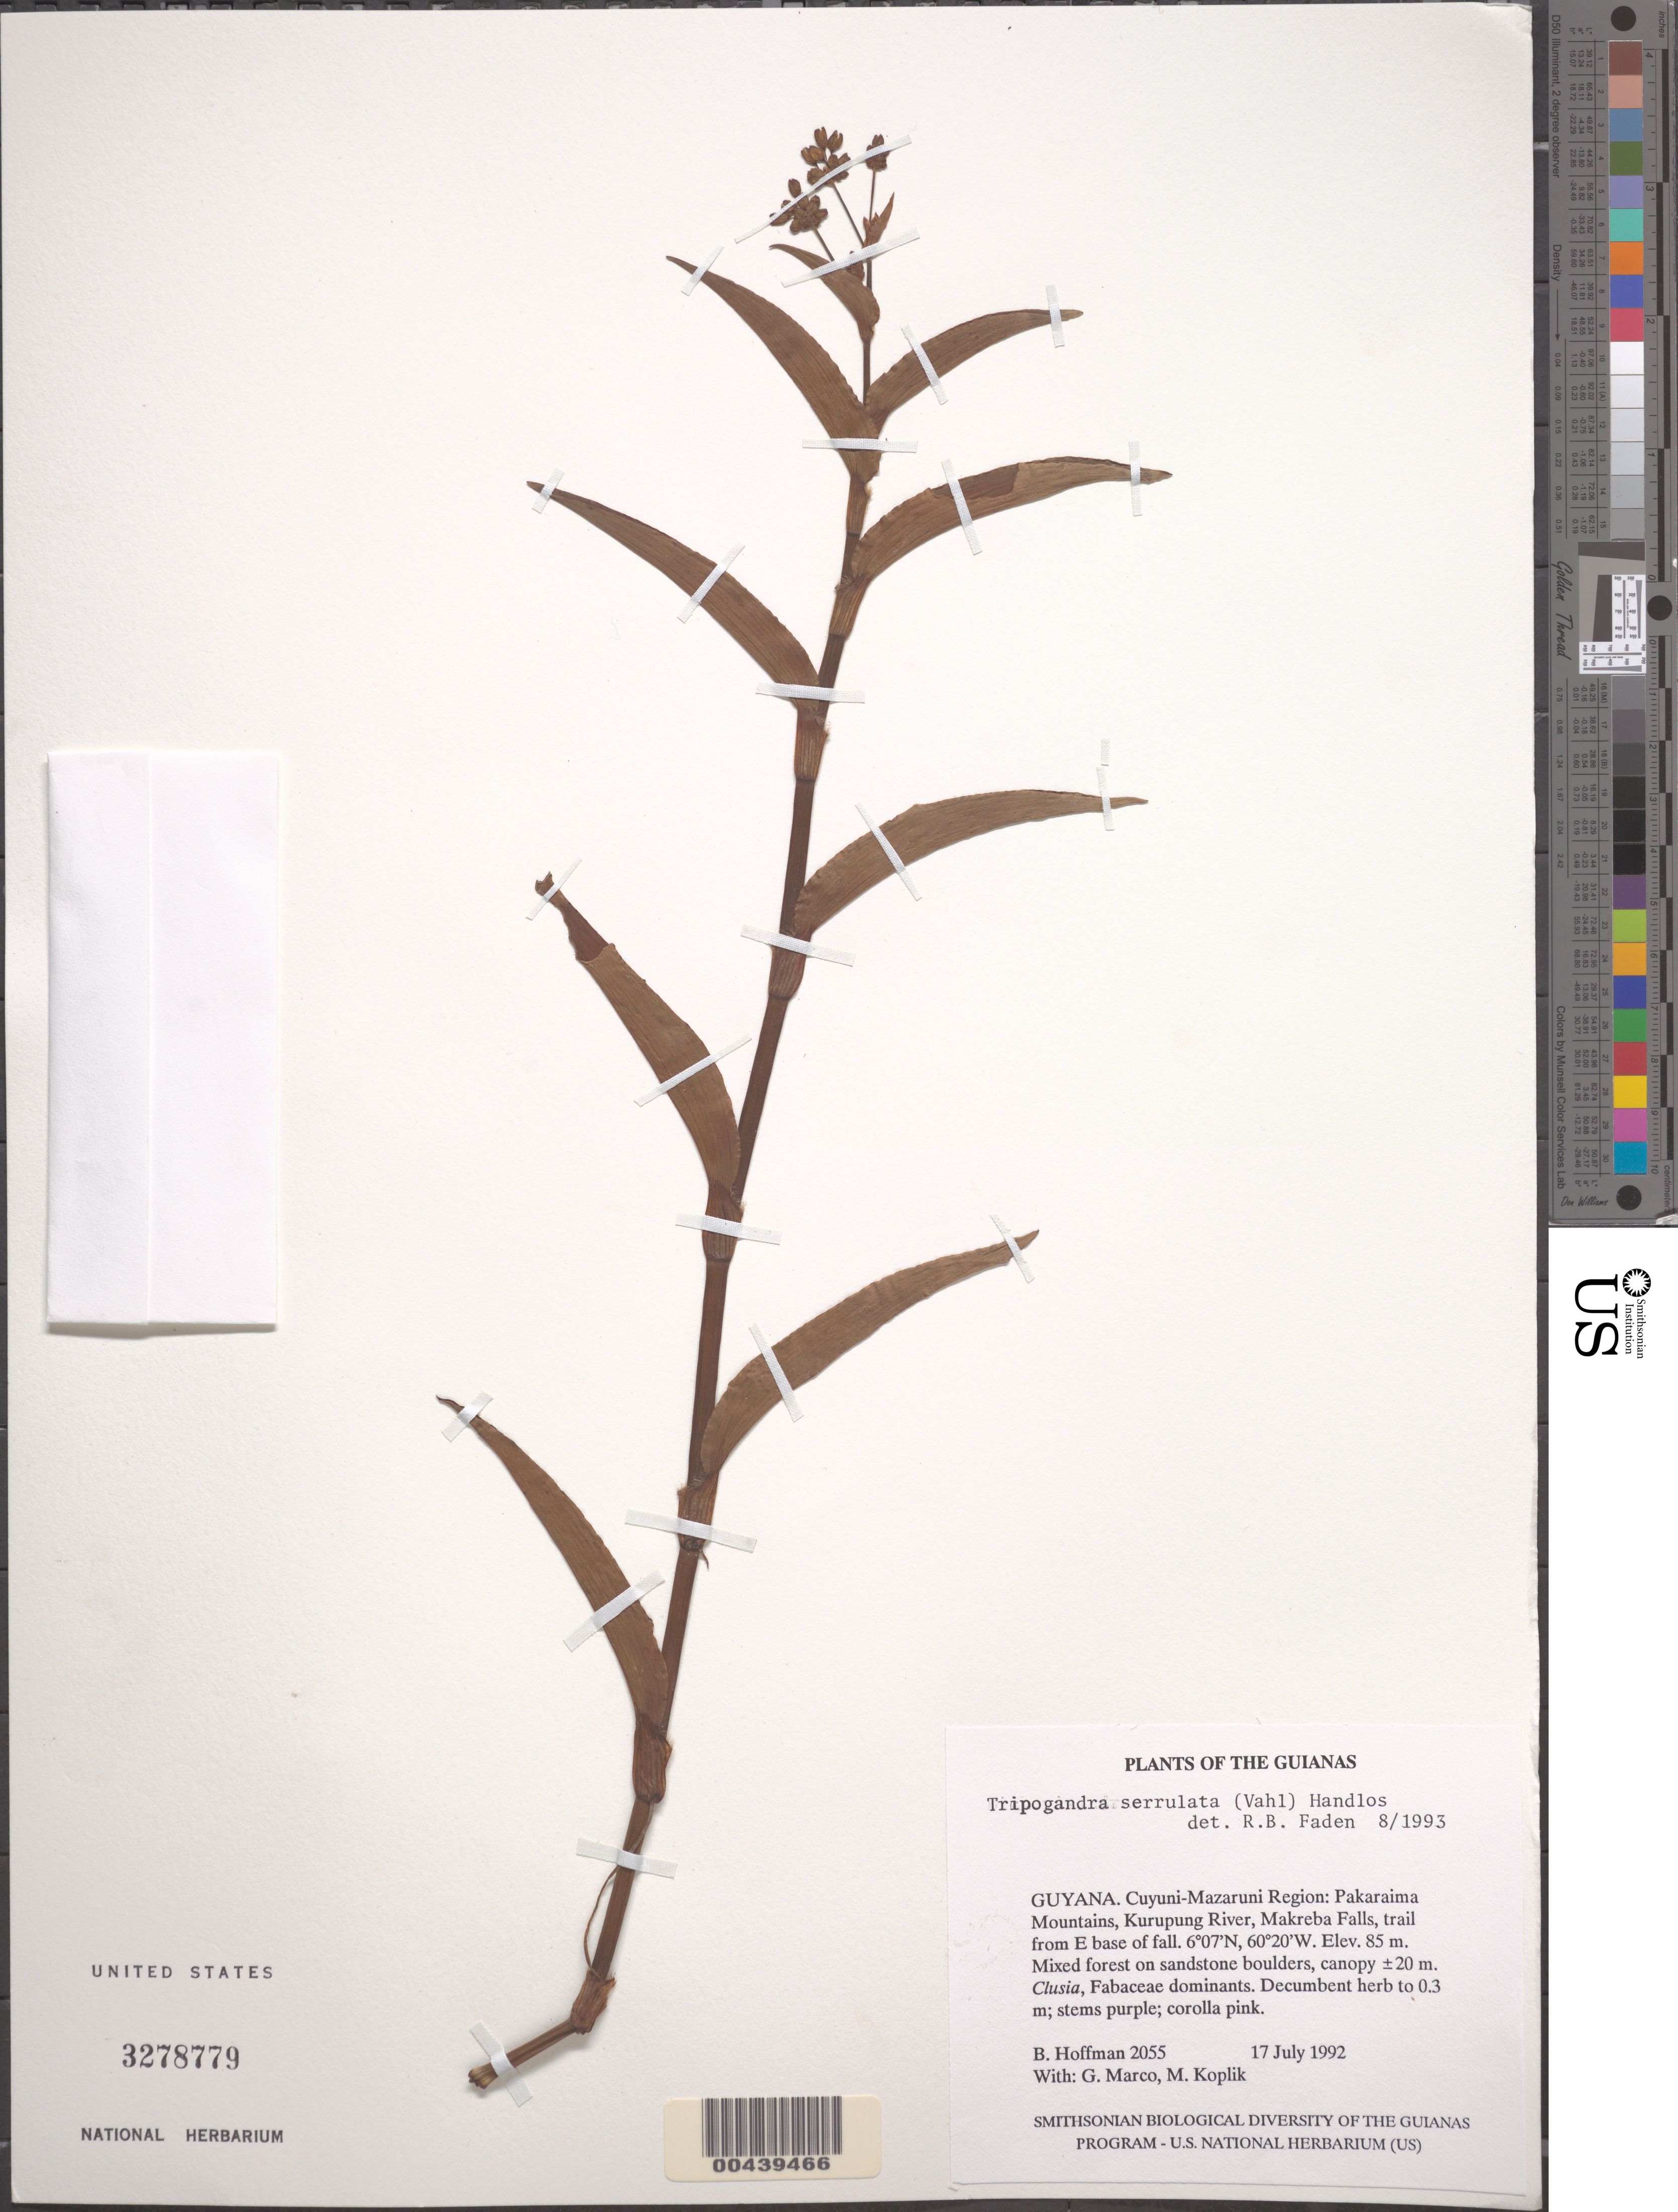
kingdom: Plantae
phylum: Tracheophyta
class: Liliopsida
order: Commelinales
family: Commelinaceae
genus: Tripogandra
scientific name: Tripogandra serrulata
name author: (Vahl) Handlos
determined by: Faden, Robert B., (US), Smithsonian Institution - National Museum of Natural History (UNITED STATES)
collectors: B. Hoffman, G. Marco & M. Koplik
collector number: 2055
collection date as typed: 17 Jul 1992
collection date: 1992-07-17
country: Guyana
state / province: Cuyuni-mazaruni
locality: Pakaraima mts, kurupung river, makreba falls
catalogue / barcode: US 3278779